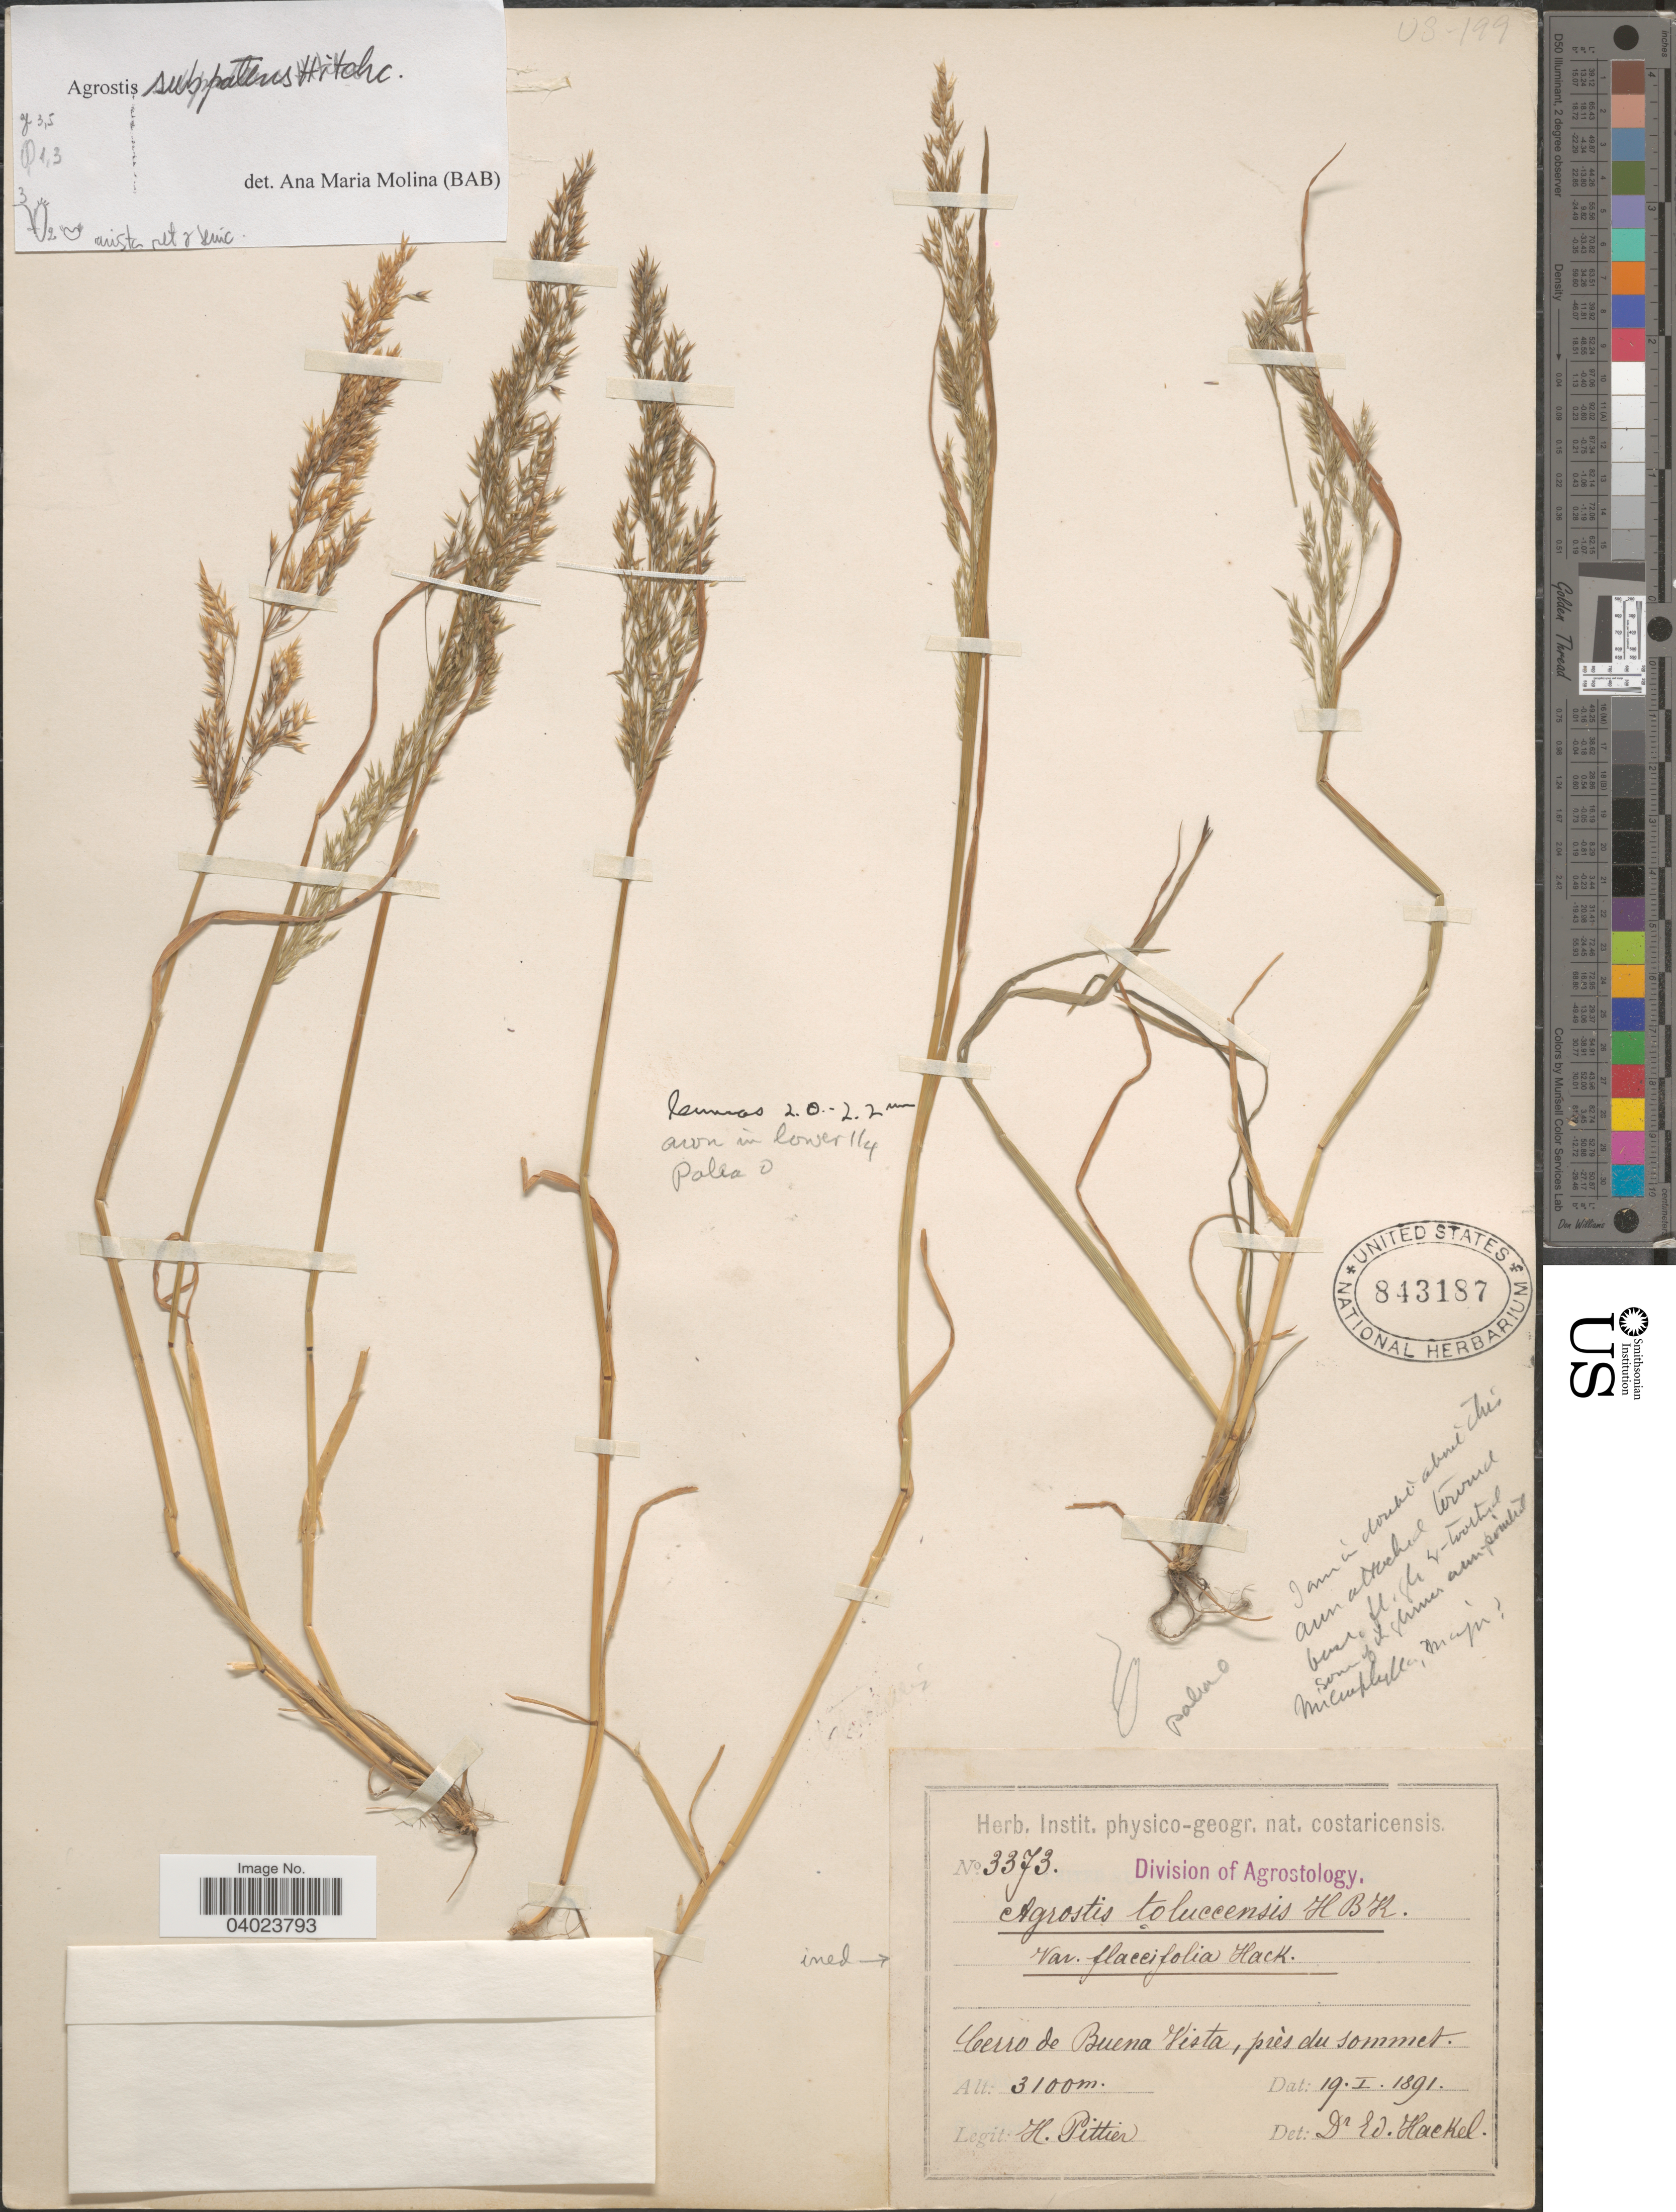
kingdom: Plantae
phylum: Tracheophyta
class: Liliopsida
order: Poales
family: Poaceae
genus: Agrostis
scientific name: Agrostis subpatens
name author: Hitchc.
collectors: H. F. Pittier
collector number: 3373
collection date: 1891-01-19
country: Costa Rica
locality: Cerro de Buena Vista, près du sommet.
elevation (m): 3100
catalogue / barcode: US 843187